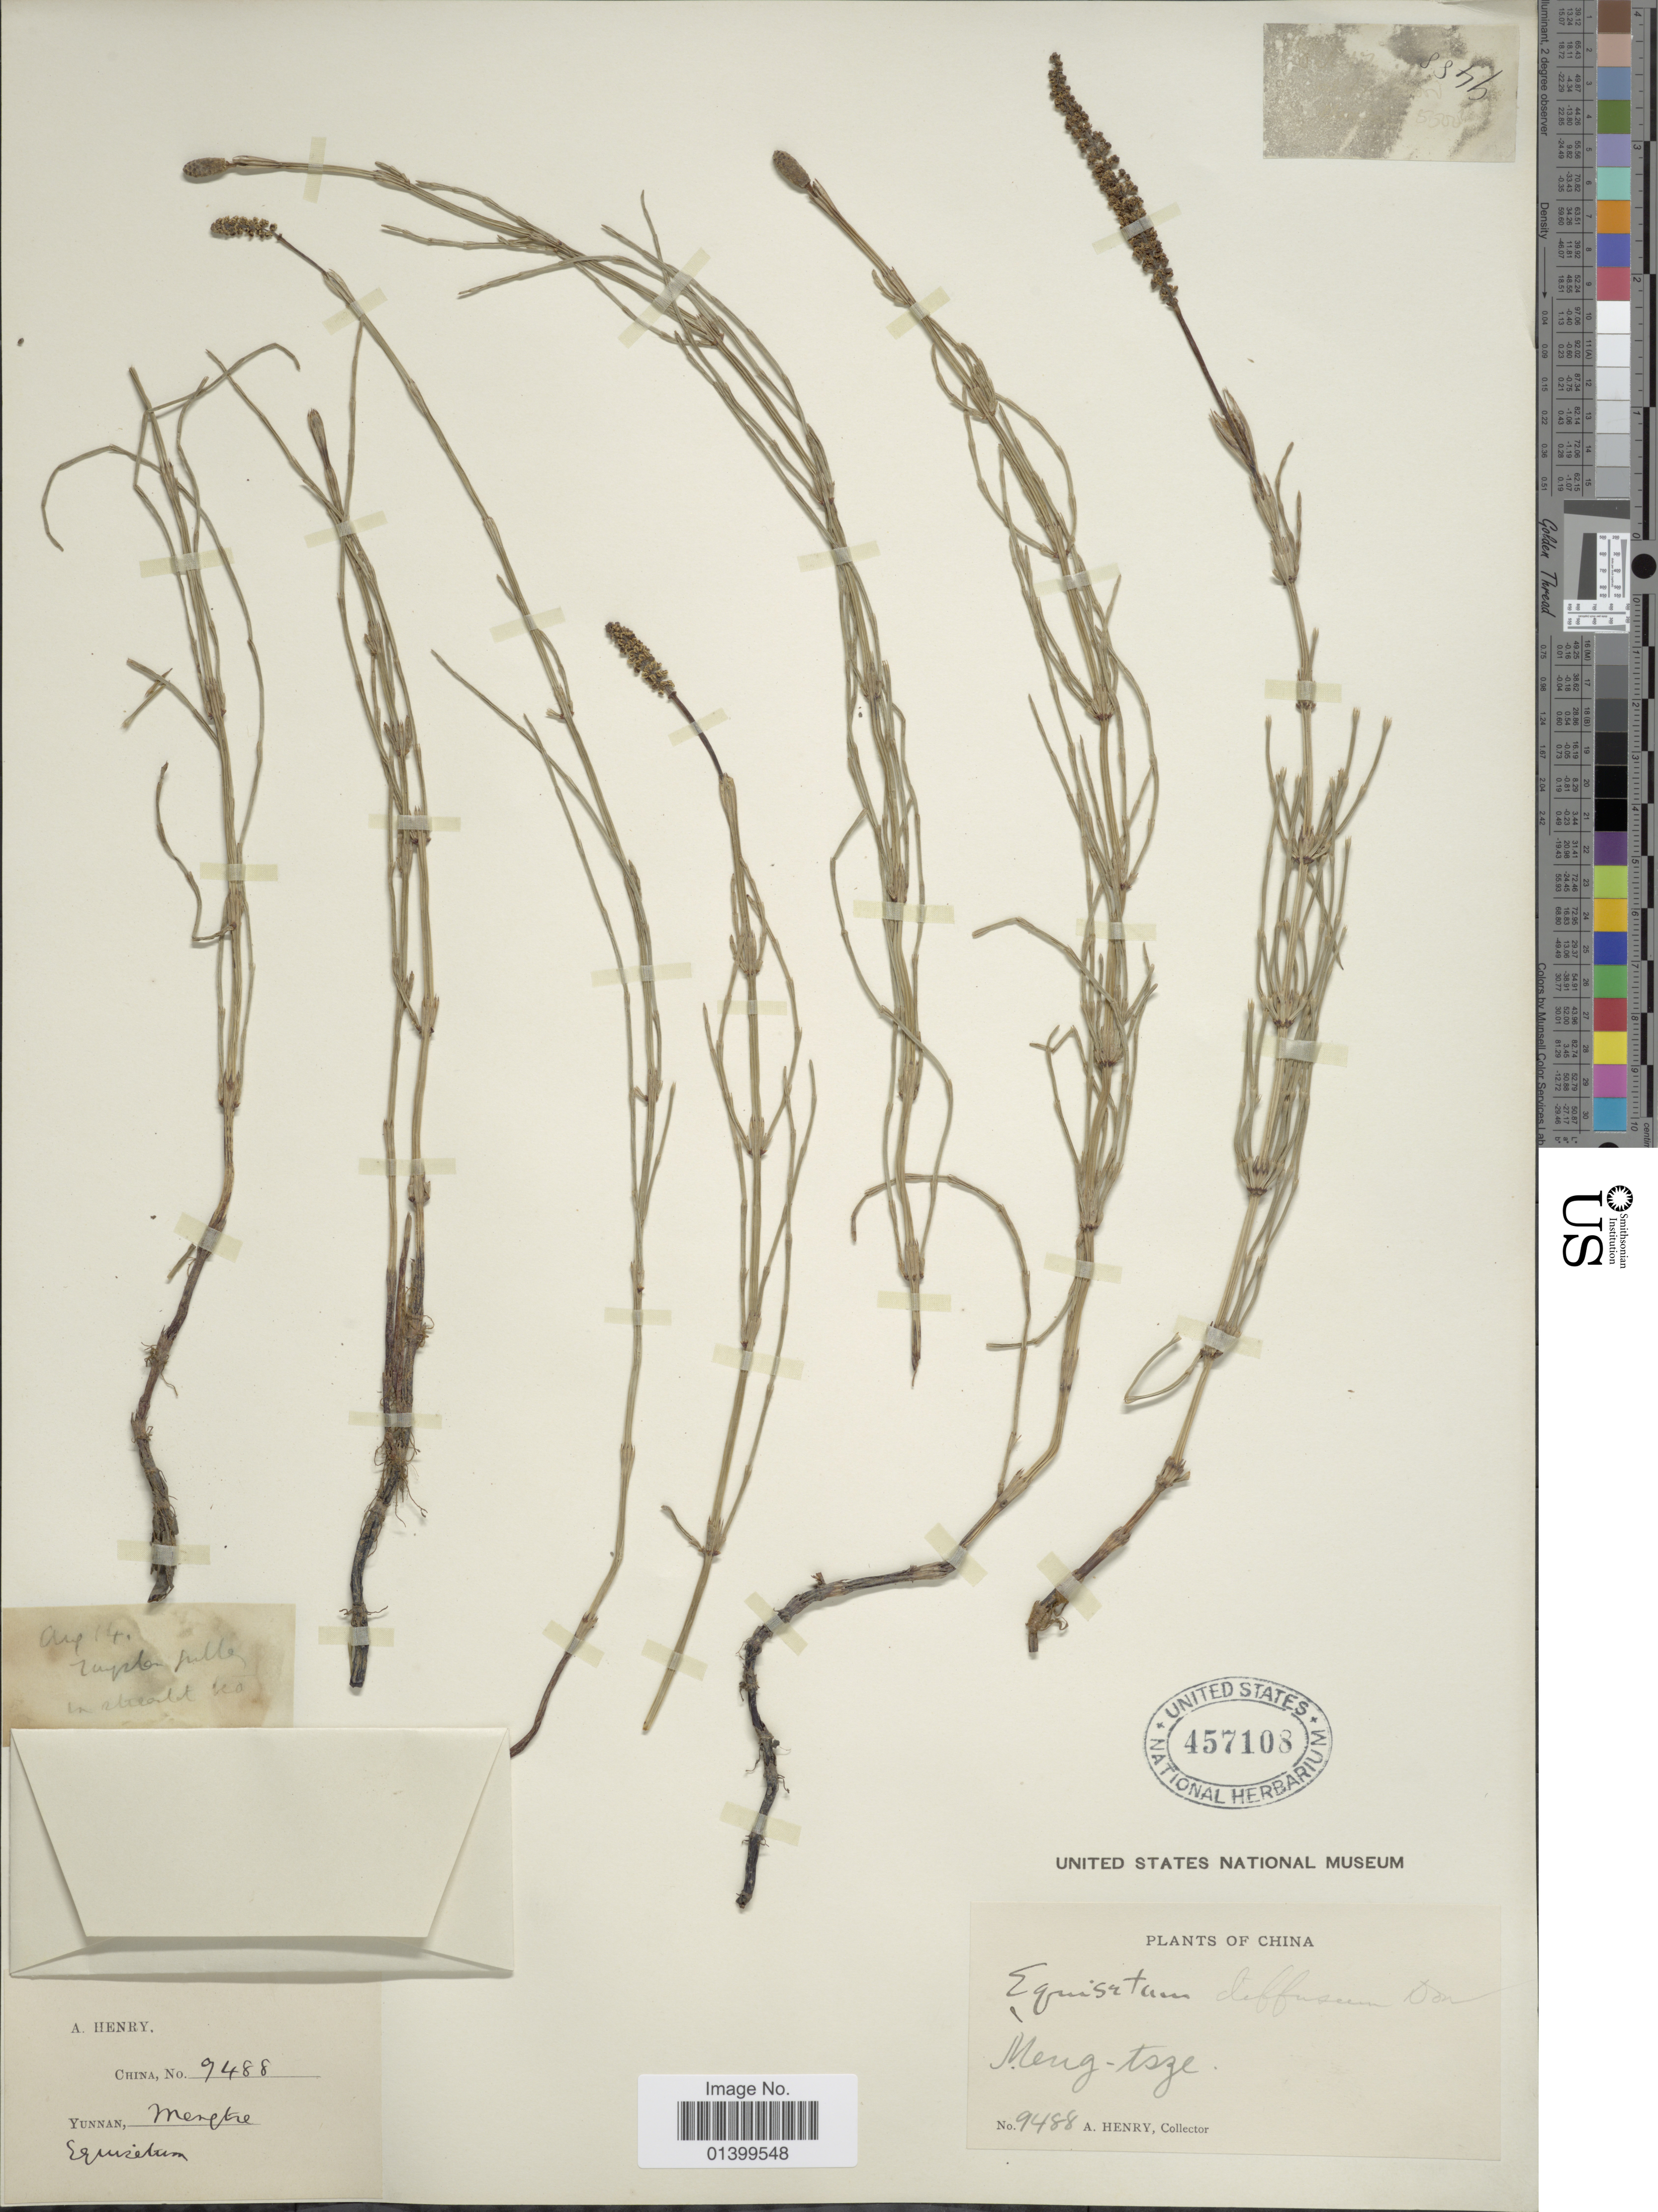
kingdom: Plantae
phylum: Tracheophyta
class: Polypodiopsida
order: Equisetales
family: Equisetaceae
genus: Equisetum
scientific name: Equisetum diffusum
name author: D. Don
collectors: A. Henry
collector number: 9488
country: China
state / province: Yunnan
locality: Meng-tsze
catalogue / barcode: US 457108